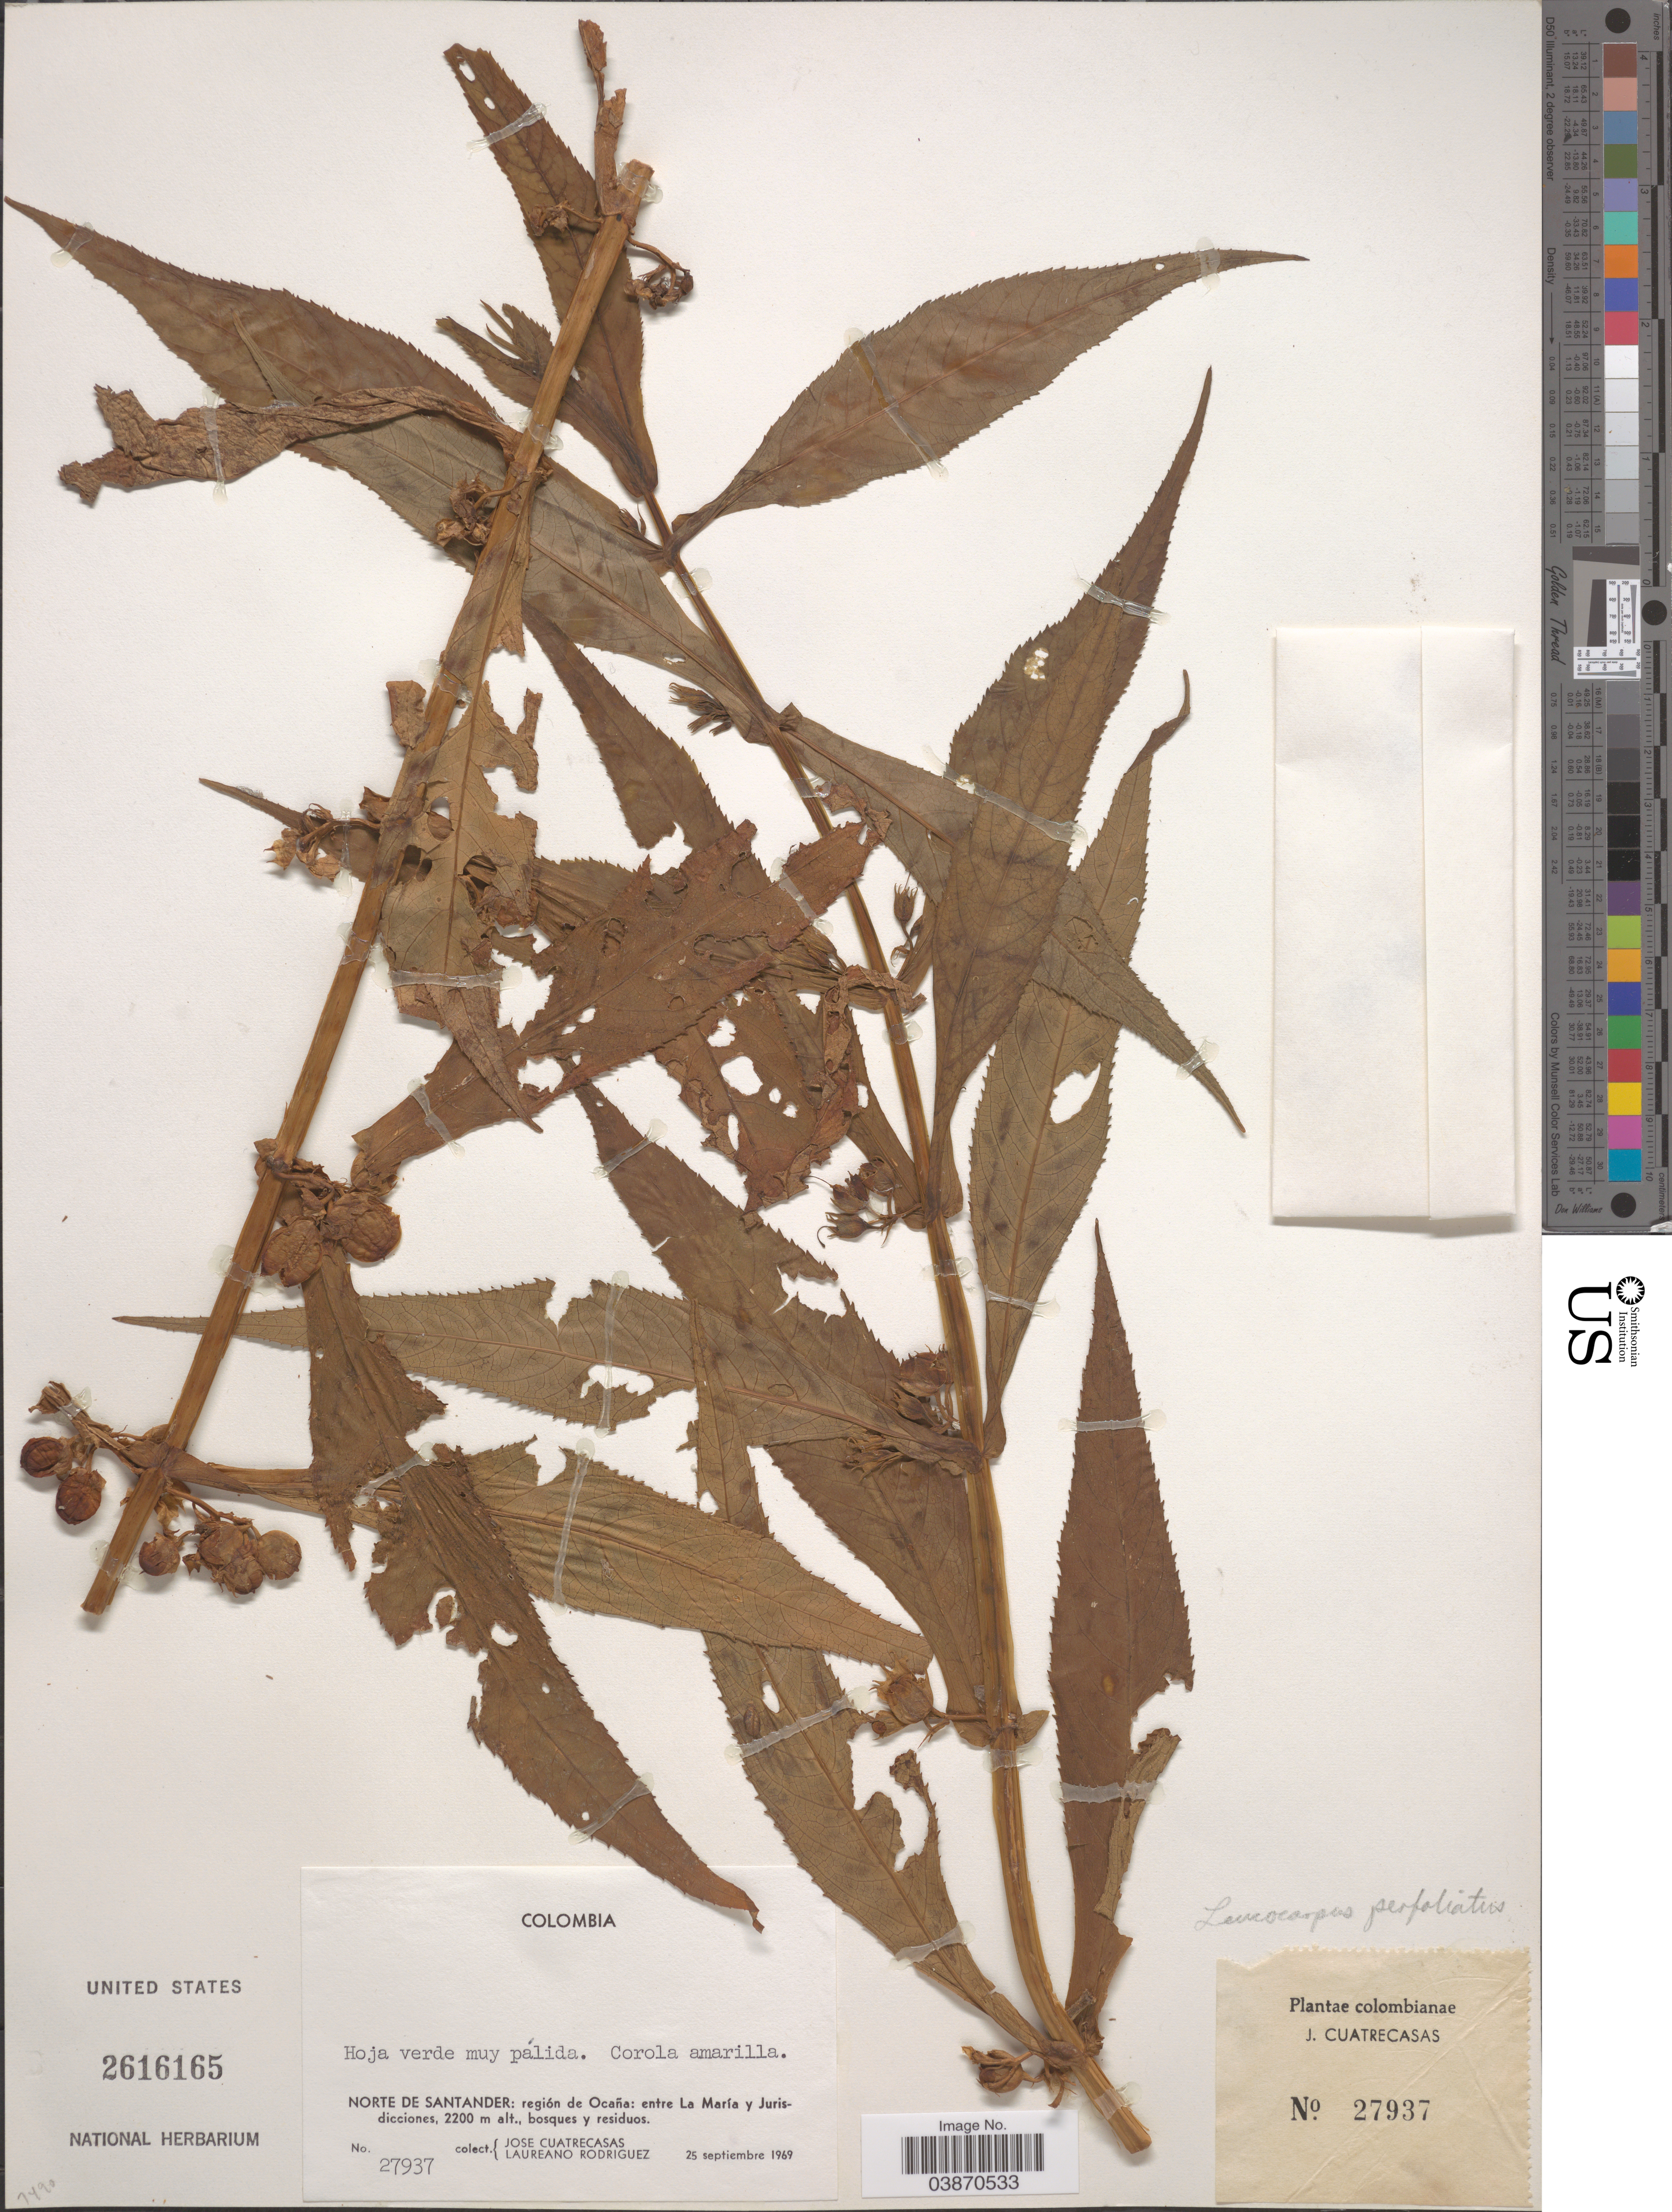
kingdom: Plantae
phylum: Tracheophyta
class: Magnoliopsida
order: Lamiales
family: Phrymaceae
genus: Leucocarpus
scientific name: Leucocarpus perfoliatus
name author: (Kunth) Benth.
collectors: J. Cuatrecasas & L. Rodriguez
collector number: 27937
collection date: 1969-09-25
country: Colombia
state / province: Norte de Santander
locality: Región de Ocaña: entre La María y Jurisdicciones.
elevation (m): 2200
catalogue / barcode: US 2616165